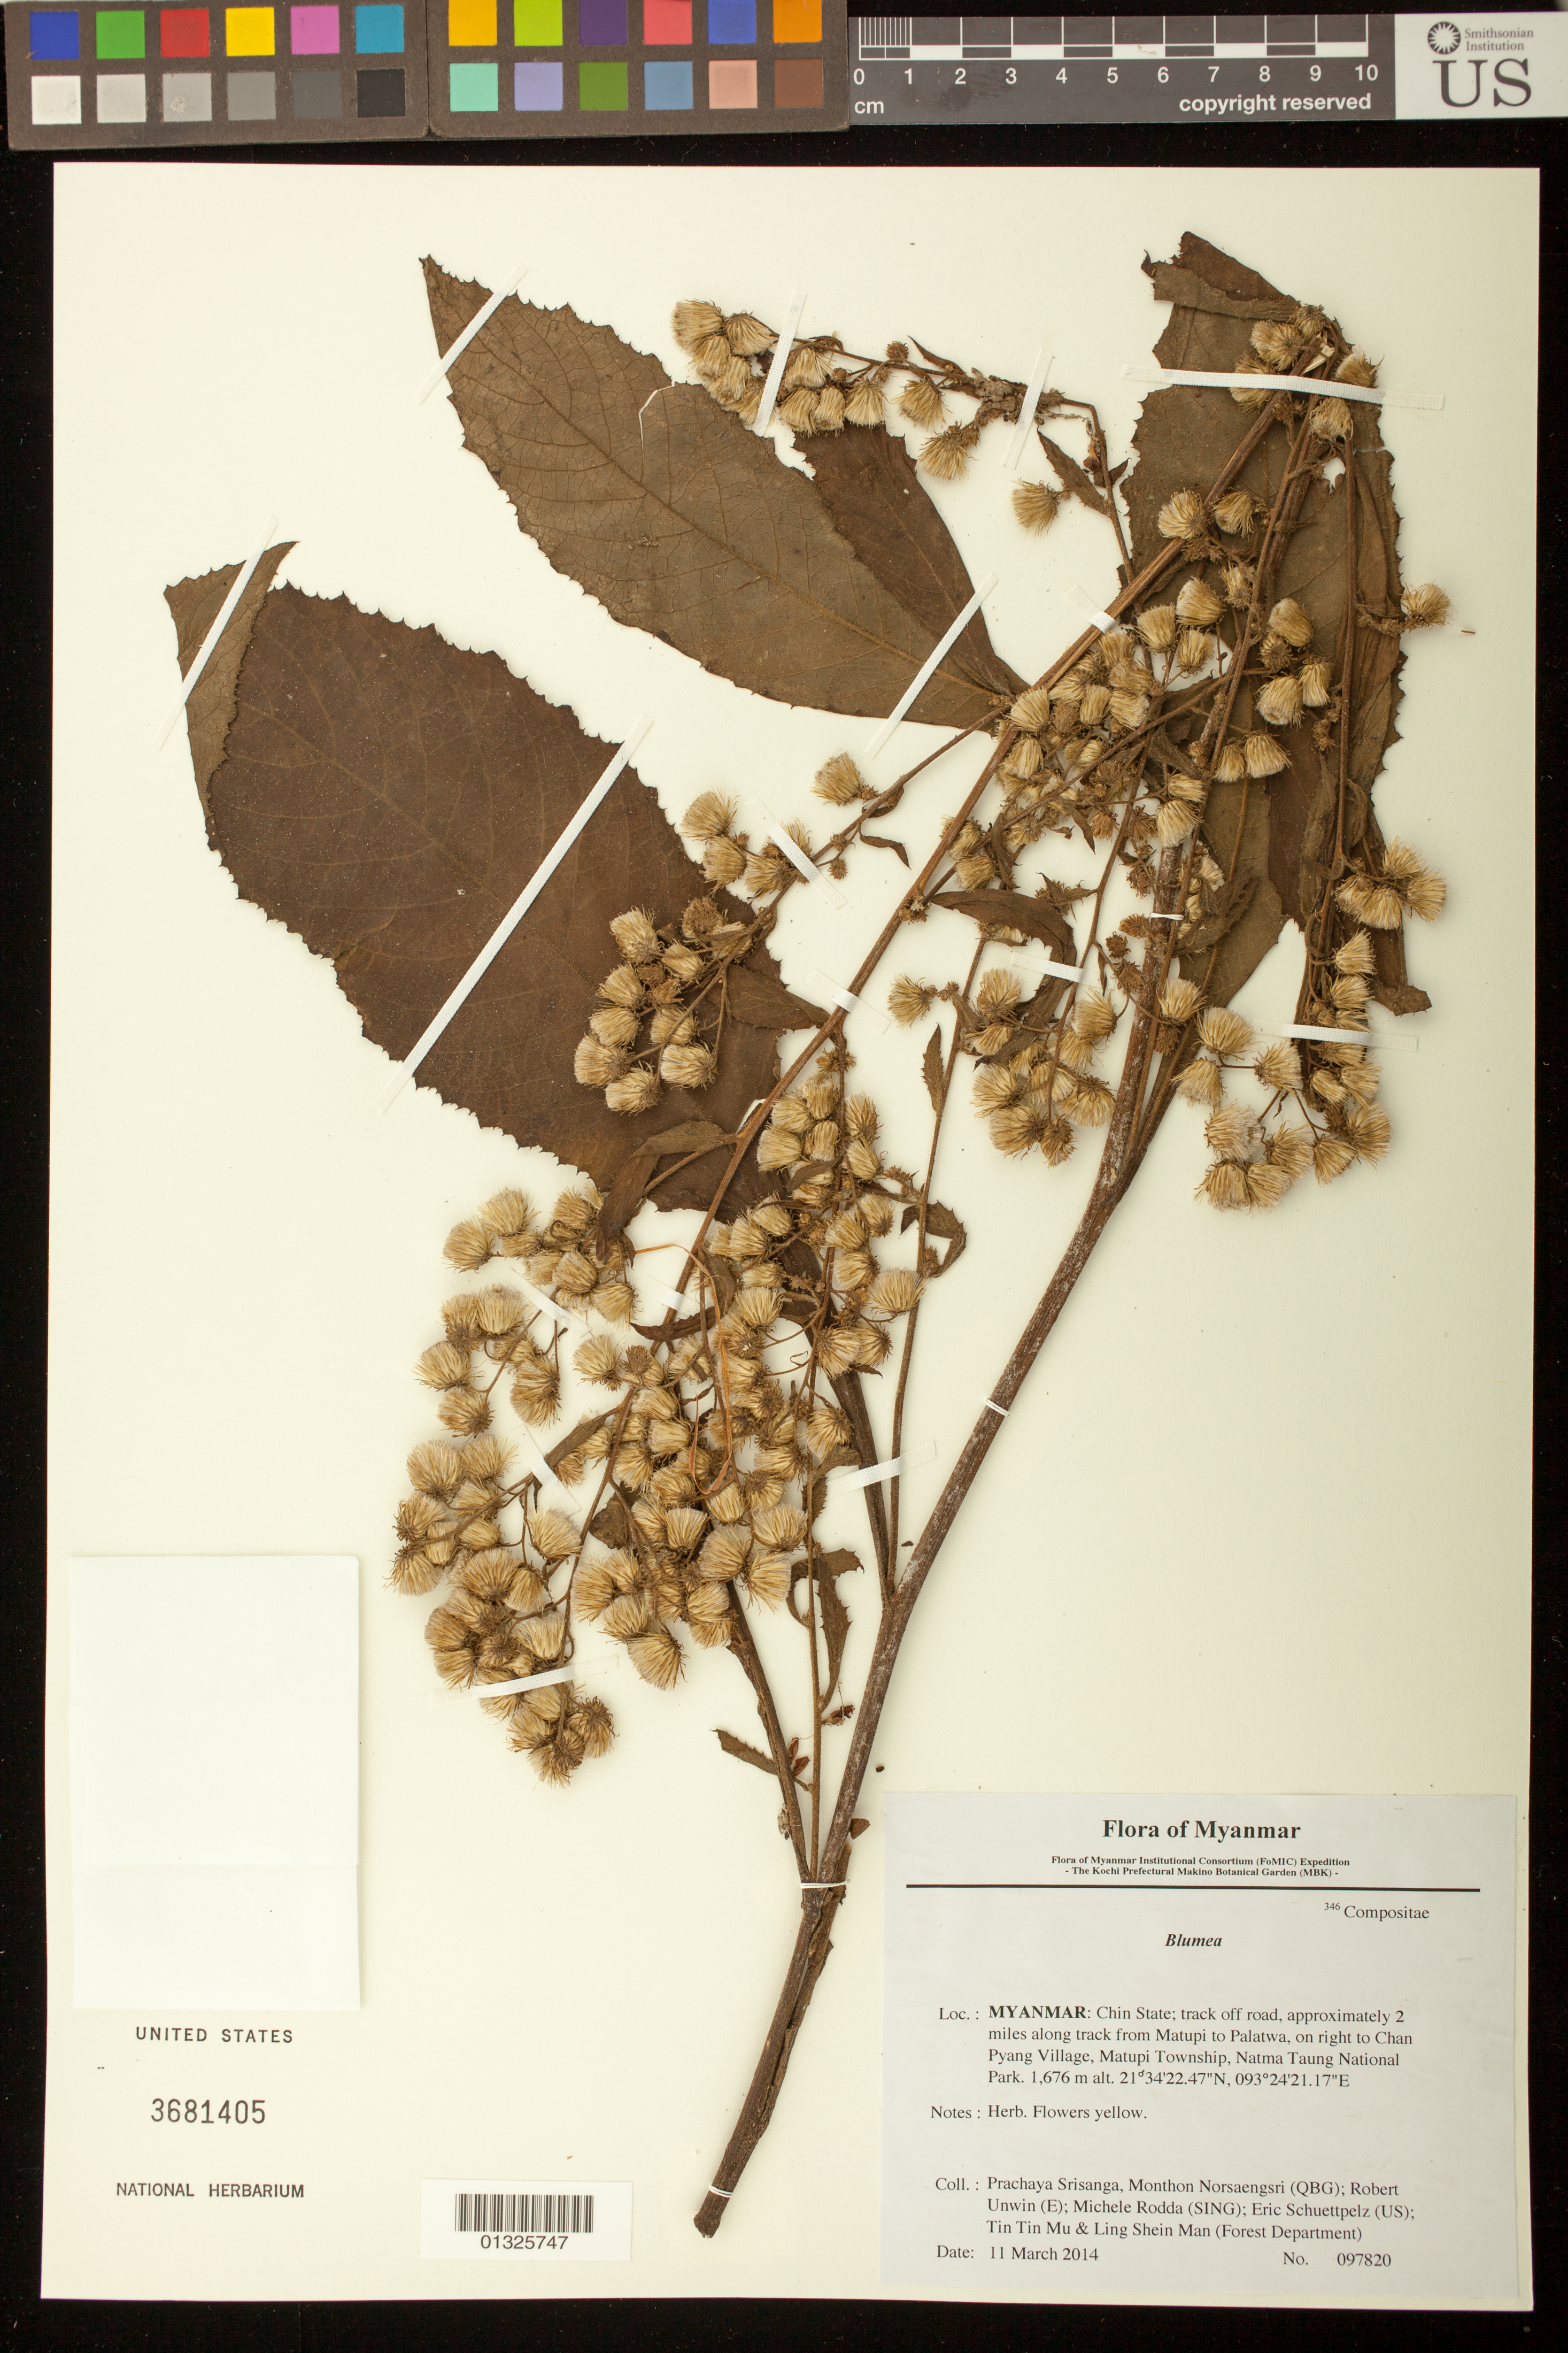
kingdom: Plantae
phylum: Tracheophyta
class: Magnoliopsida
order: Asterales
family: Asteraceae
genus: Blumea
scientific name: Blumea sp.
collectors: P. Srisanga, M. Norsaengsri, R. Unwin, M. Rodda, E. Schuettpelz, Tin Tin Mu & Ling Shein Man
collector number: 97820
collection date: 2014-03-11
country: Myanmar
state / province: Chin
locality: Track off road, approximately 2 miles along track from Matupi to Palatwa, on right to Chan Pyang Village, Matupi Township, Natma Taung National Park.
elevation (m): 1676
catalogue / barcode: US 3681405